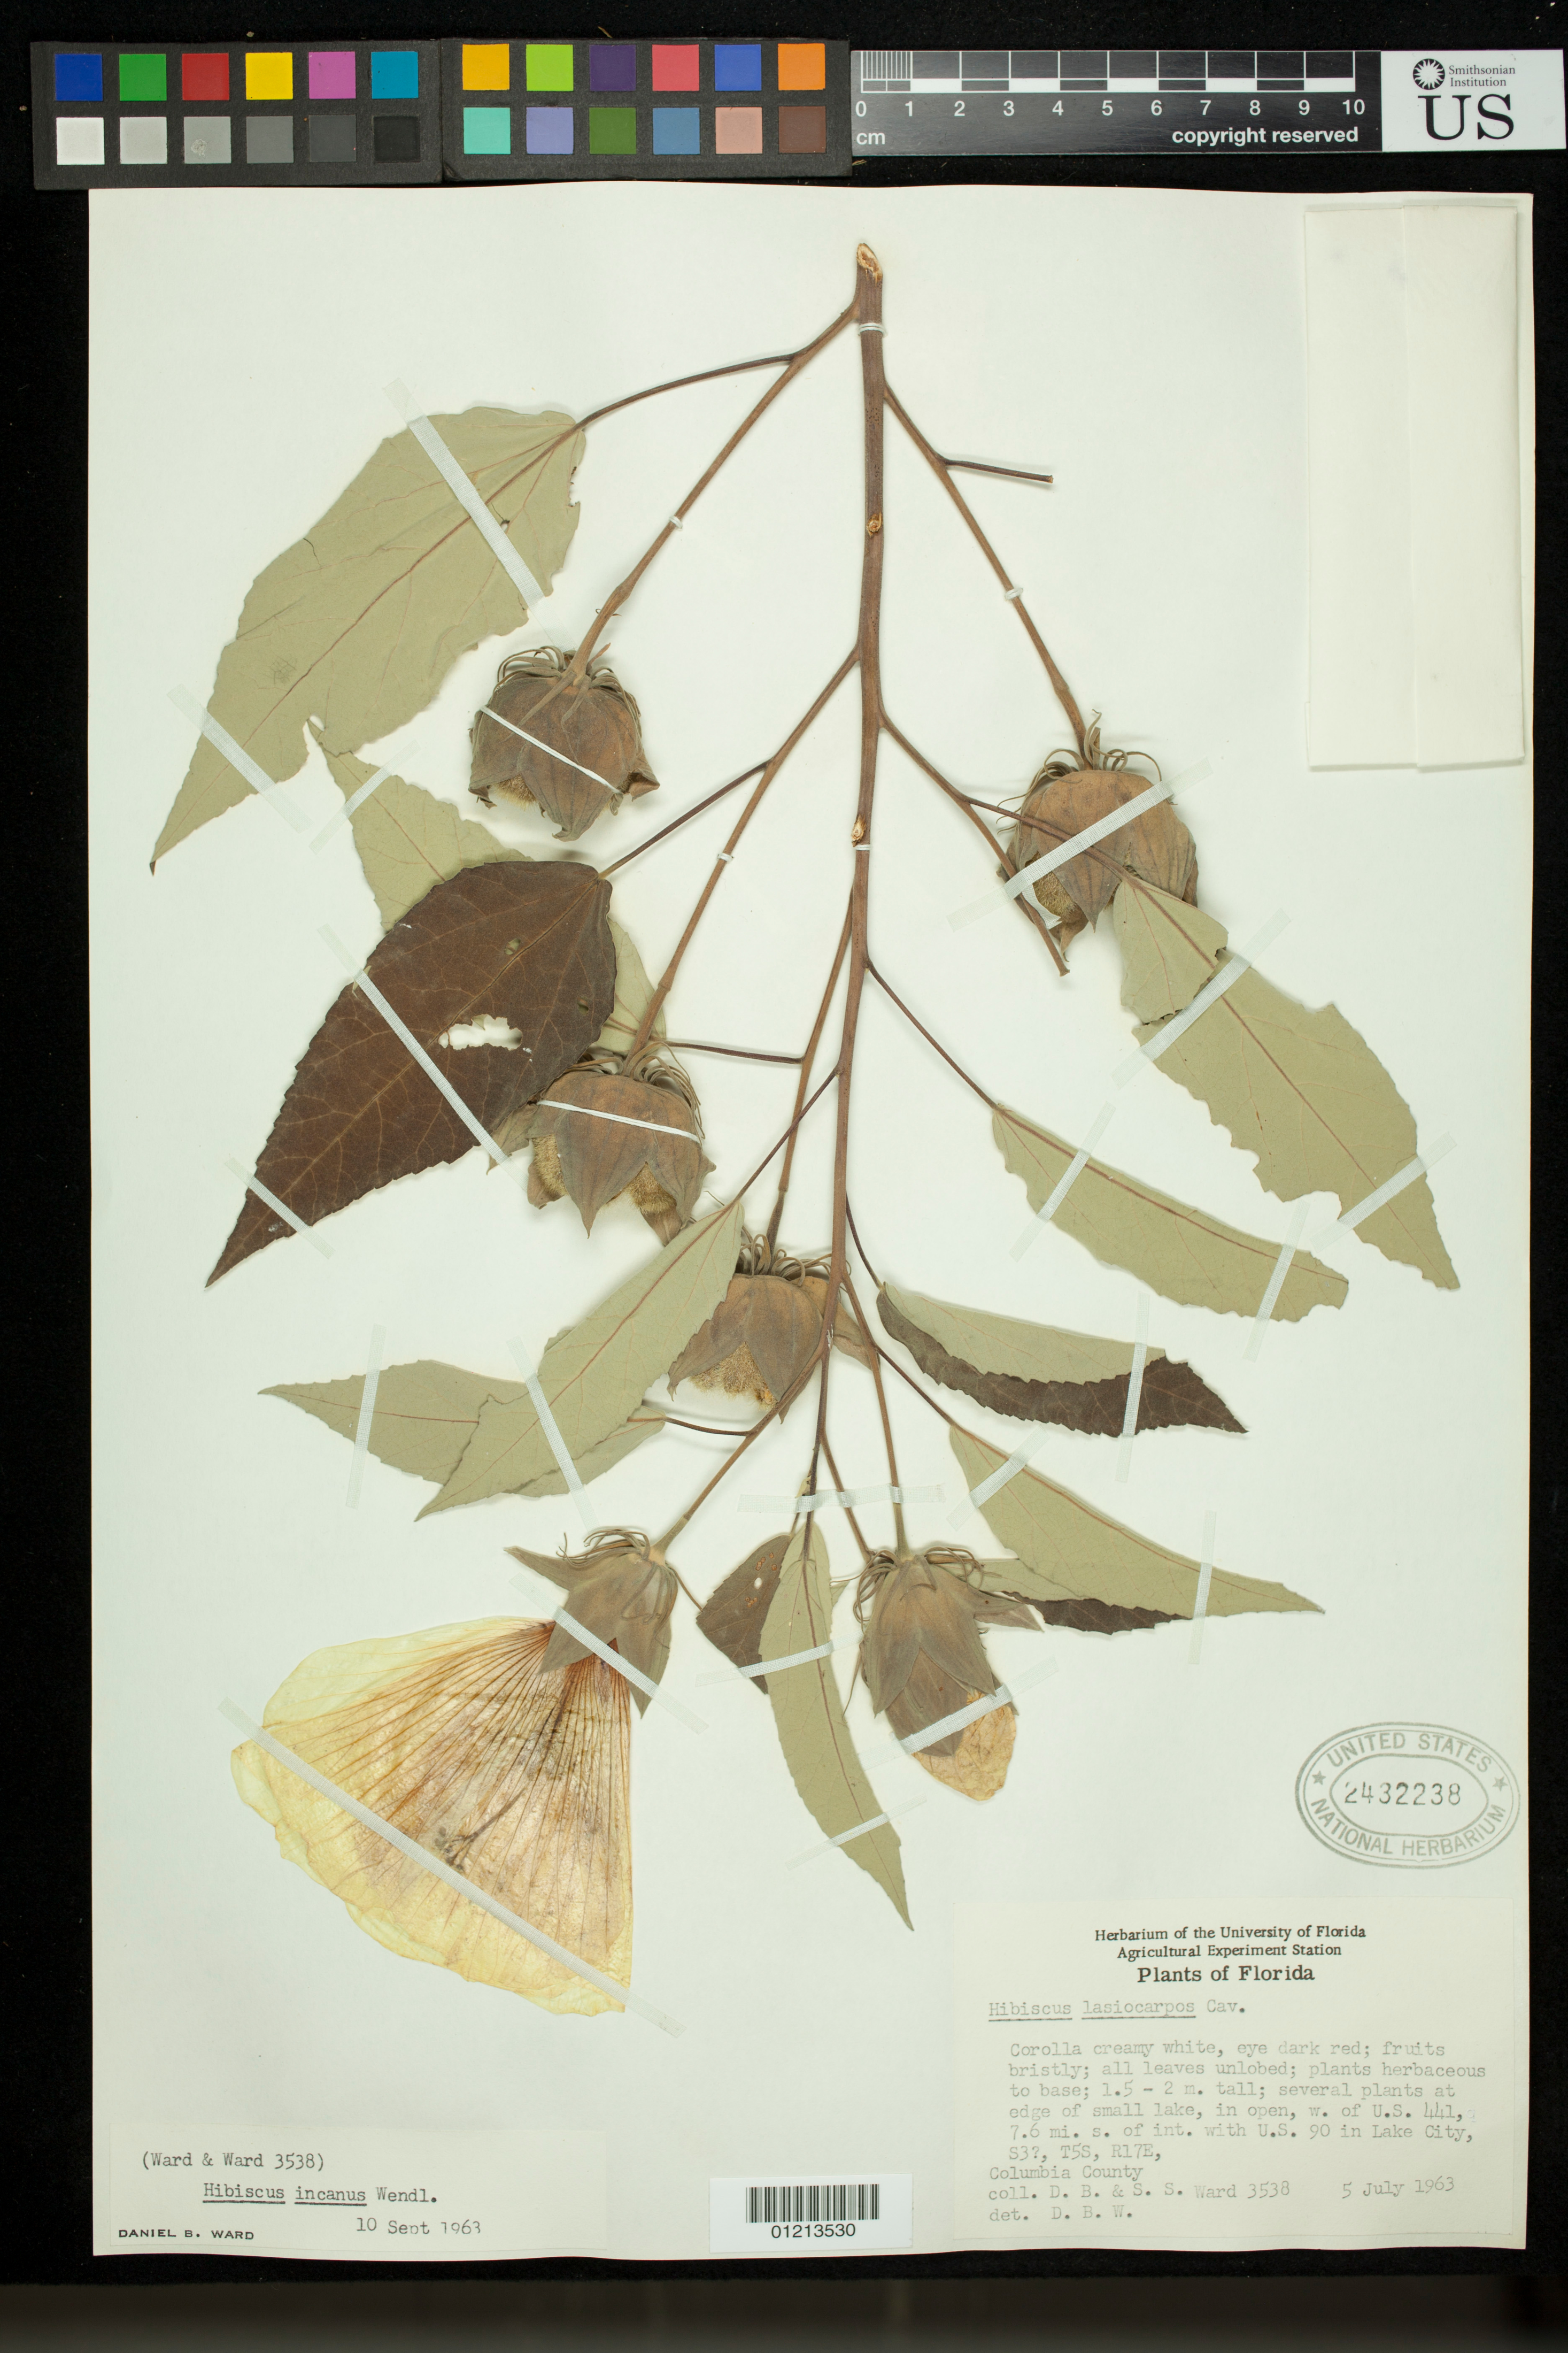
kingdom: Plantae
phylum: Tracheophyta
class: Magnoliopsida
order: Malvales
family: Malvaceae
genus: Hibiscus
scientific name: Hibiscus incanus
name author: J.C. Wendl.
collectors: D. B. Ward & S. S. Ward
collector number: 3538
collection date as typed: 07 May 1963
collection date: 1963-05-07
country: United States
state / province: Florida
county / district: Columbia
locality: Edge of small lake w. of U.S. 441, 7.6 mi. s. of int. with U.S. 90 in Lake City, S3?, T5S, R17E, Columbia County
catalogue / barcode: US 2432238